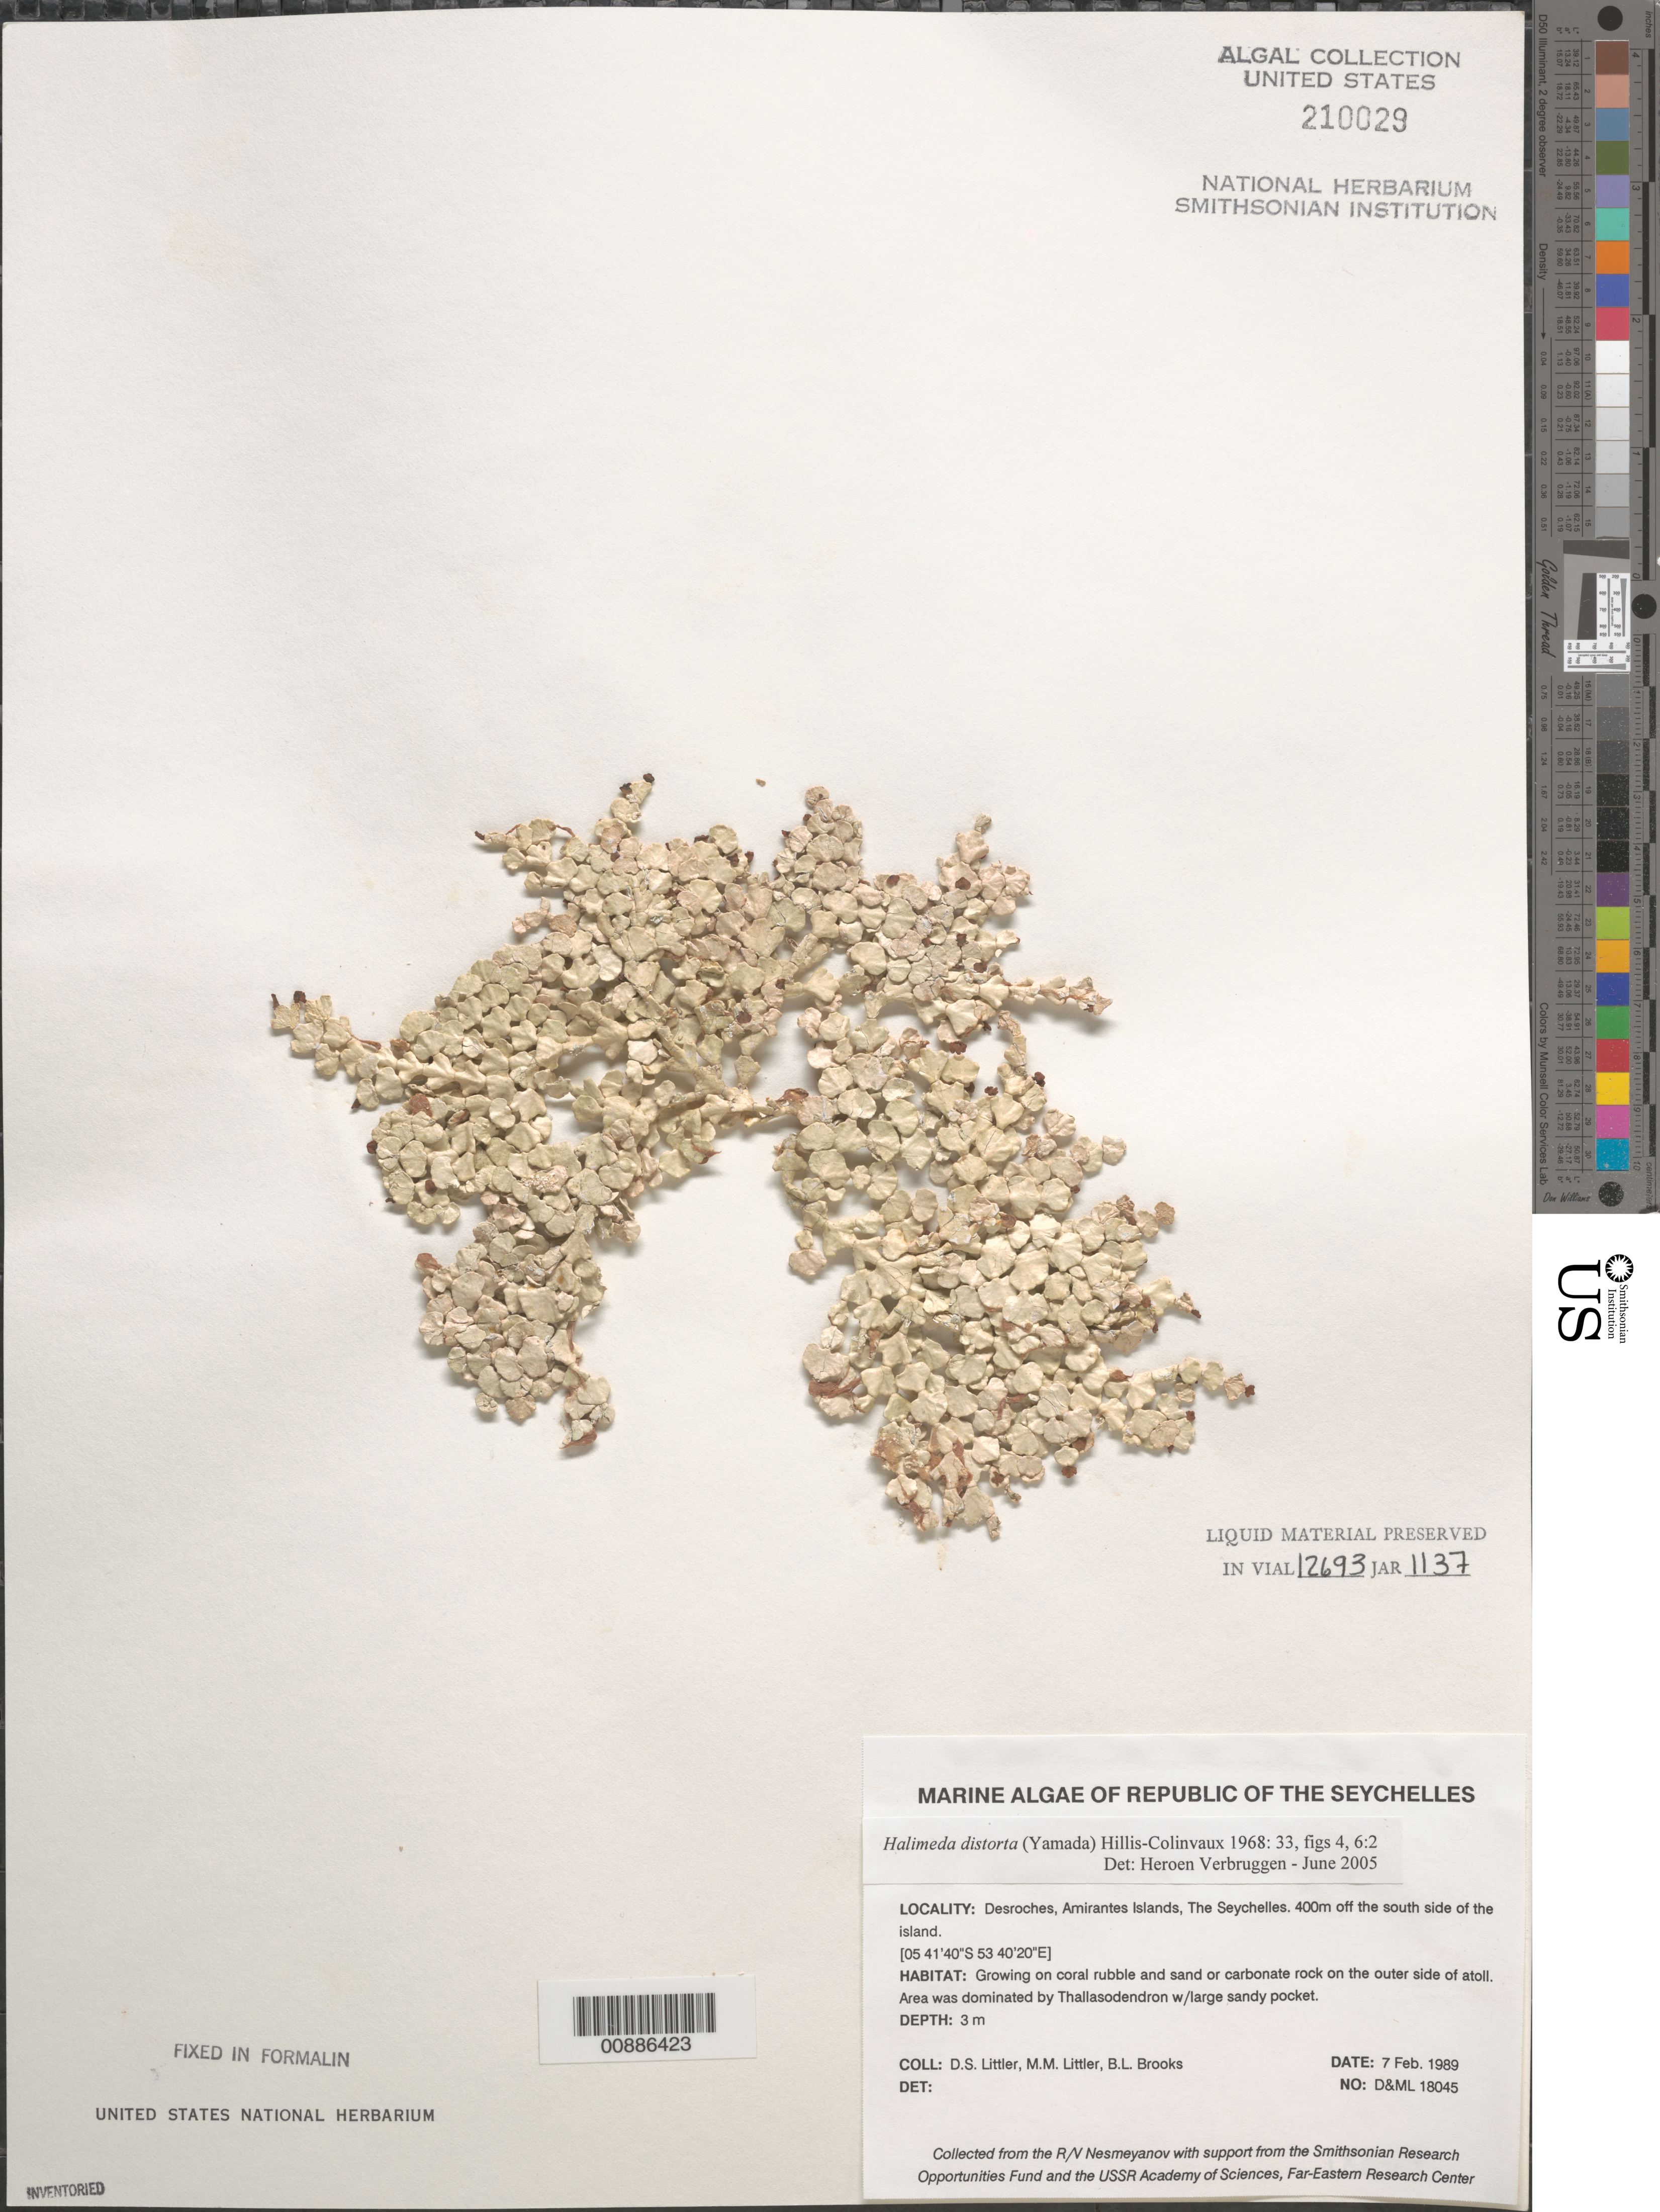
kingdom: Plantae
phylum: Chlorophyta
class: Ulvophyceae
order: Bryopsidales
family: Halimedaceae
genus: Halimeda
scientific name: Halimeda distorta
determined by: Verbruggen, H.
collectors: D. S. Littler, M. M. Littler & B. Brooks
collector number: D&ML 18045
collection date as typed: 07 Feb 1989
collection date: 1989-02-07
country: Seychelles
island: Desroches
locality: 400 meters off south side of island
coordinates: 05 41'40"S, 53 40'20"E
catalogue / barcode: US 210029